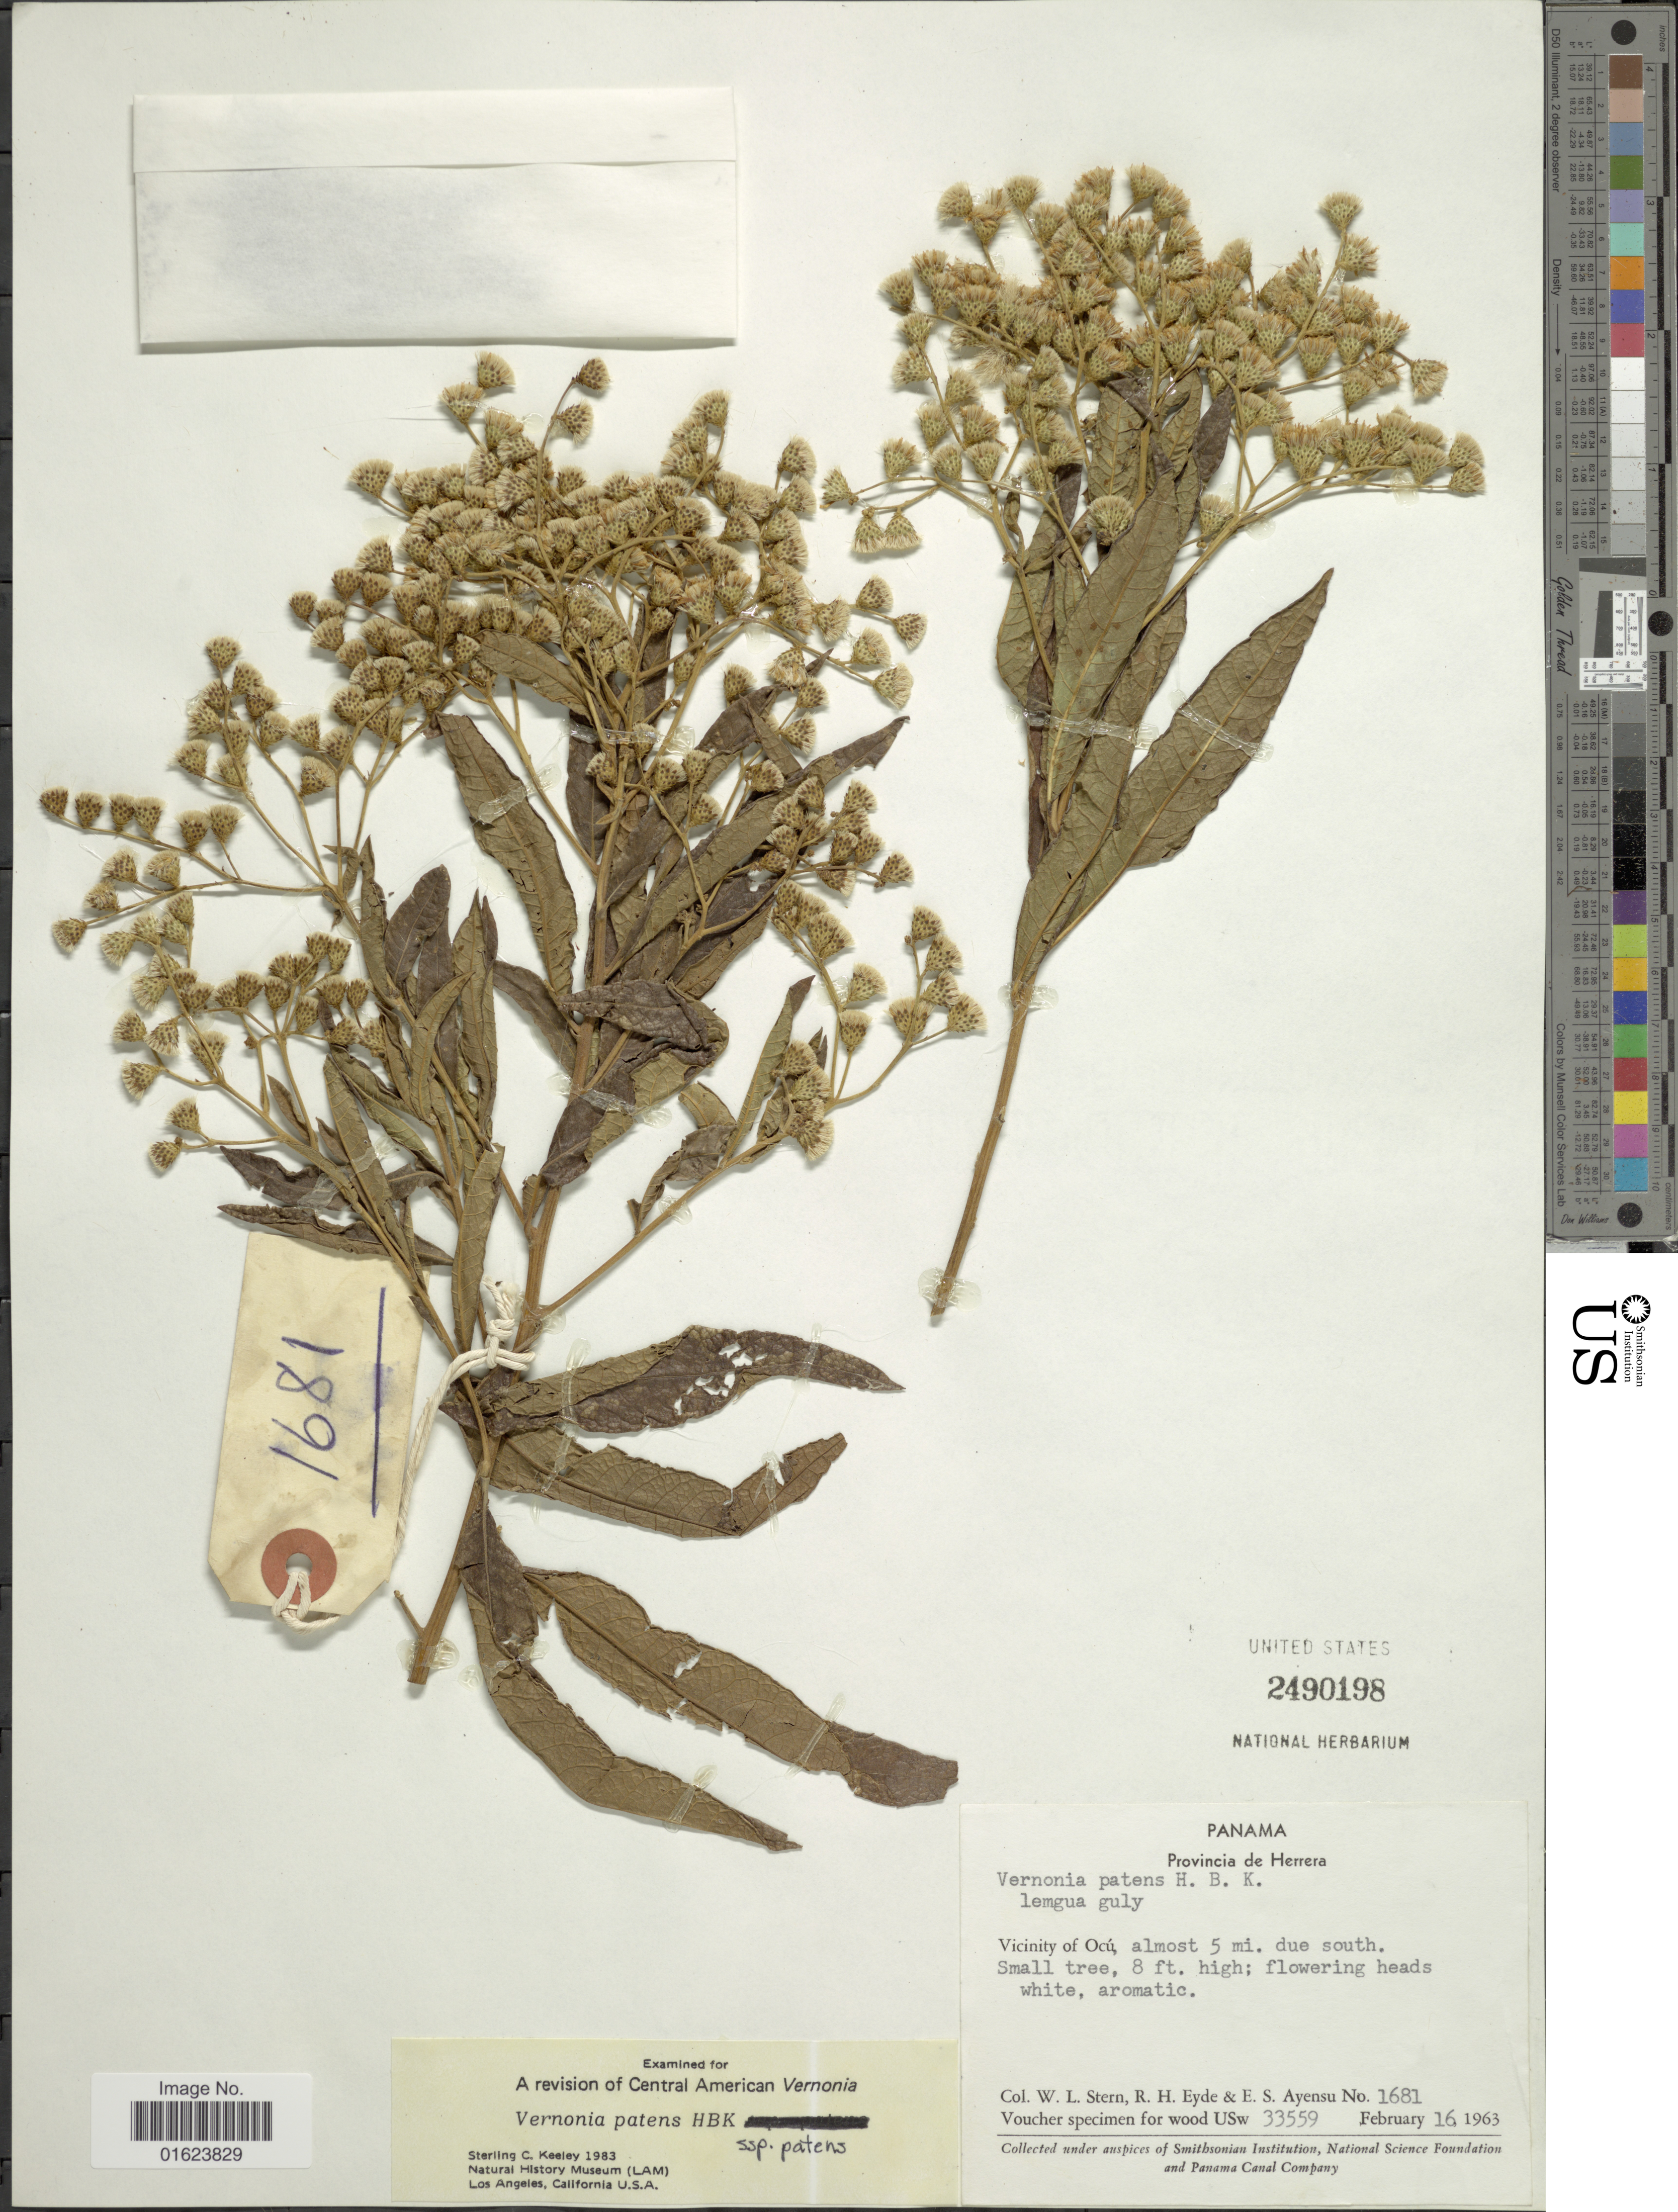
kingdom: Plantae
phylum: Tracheophyta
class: Magnoliopsida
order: Asterales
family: Asteraceae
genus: Vernonanthura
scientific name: Vernonanthura patens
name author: (Kunth) H. Rob.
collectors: W. L. Stern, R. H. Eyde & E. S. Ayensu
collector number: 1681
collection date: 1963-02-16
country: Panama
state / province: Herrera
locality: Provincia de Herrera. Vicinity of Ocu,almost5 mi. due south.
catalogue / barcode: US 2490198